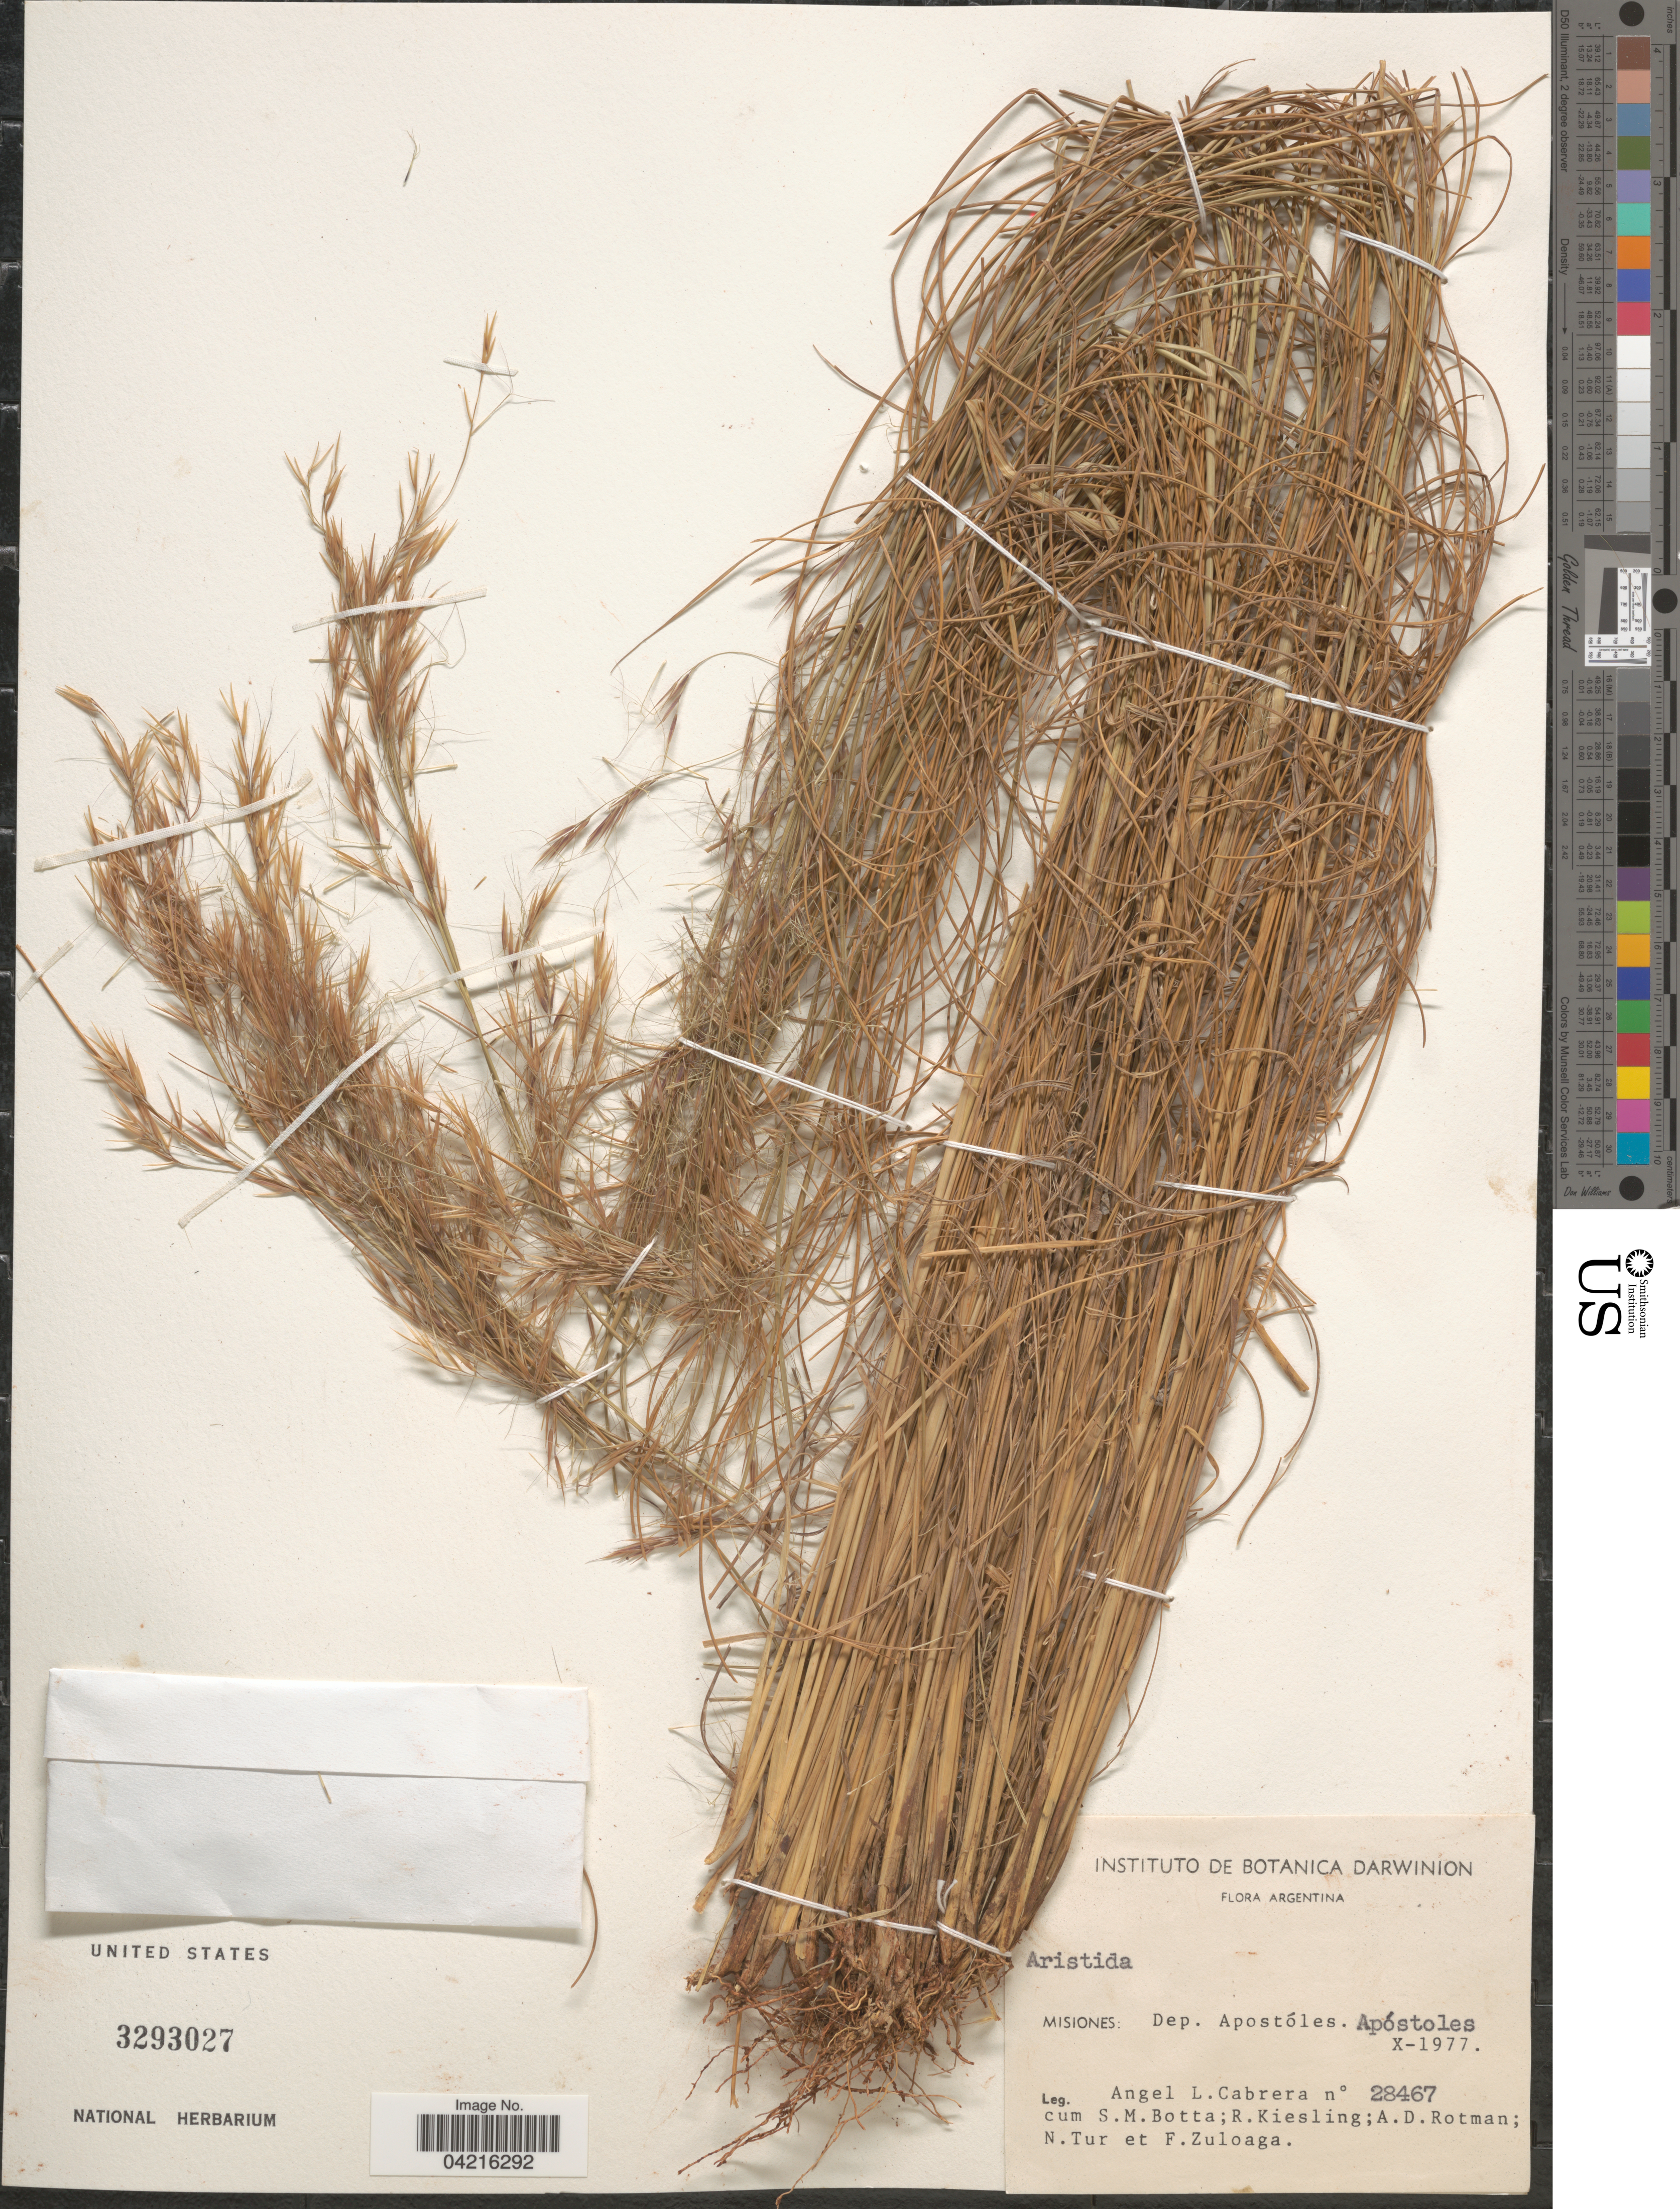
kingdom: Plantae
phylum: Tracheophyta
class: Liliopsida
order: Poales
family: Poaceae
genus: Aristida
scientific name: Aristida sp.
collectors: A. L. Cabrera, S. Botta, R. Kiesling, A. D. Rotman & et al.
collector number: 28467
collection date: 1977-10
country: Argentina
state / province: Misiones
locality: Dep. Apostóles. Apóstoles.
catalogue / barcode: US 3293027